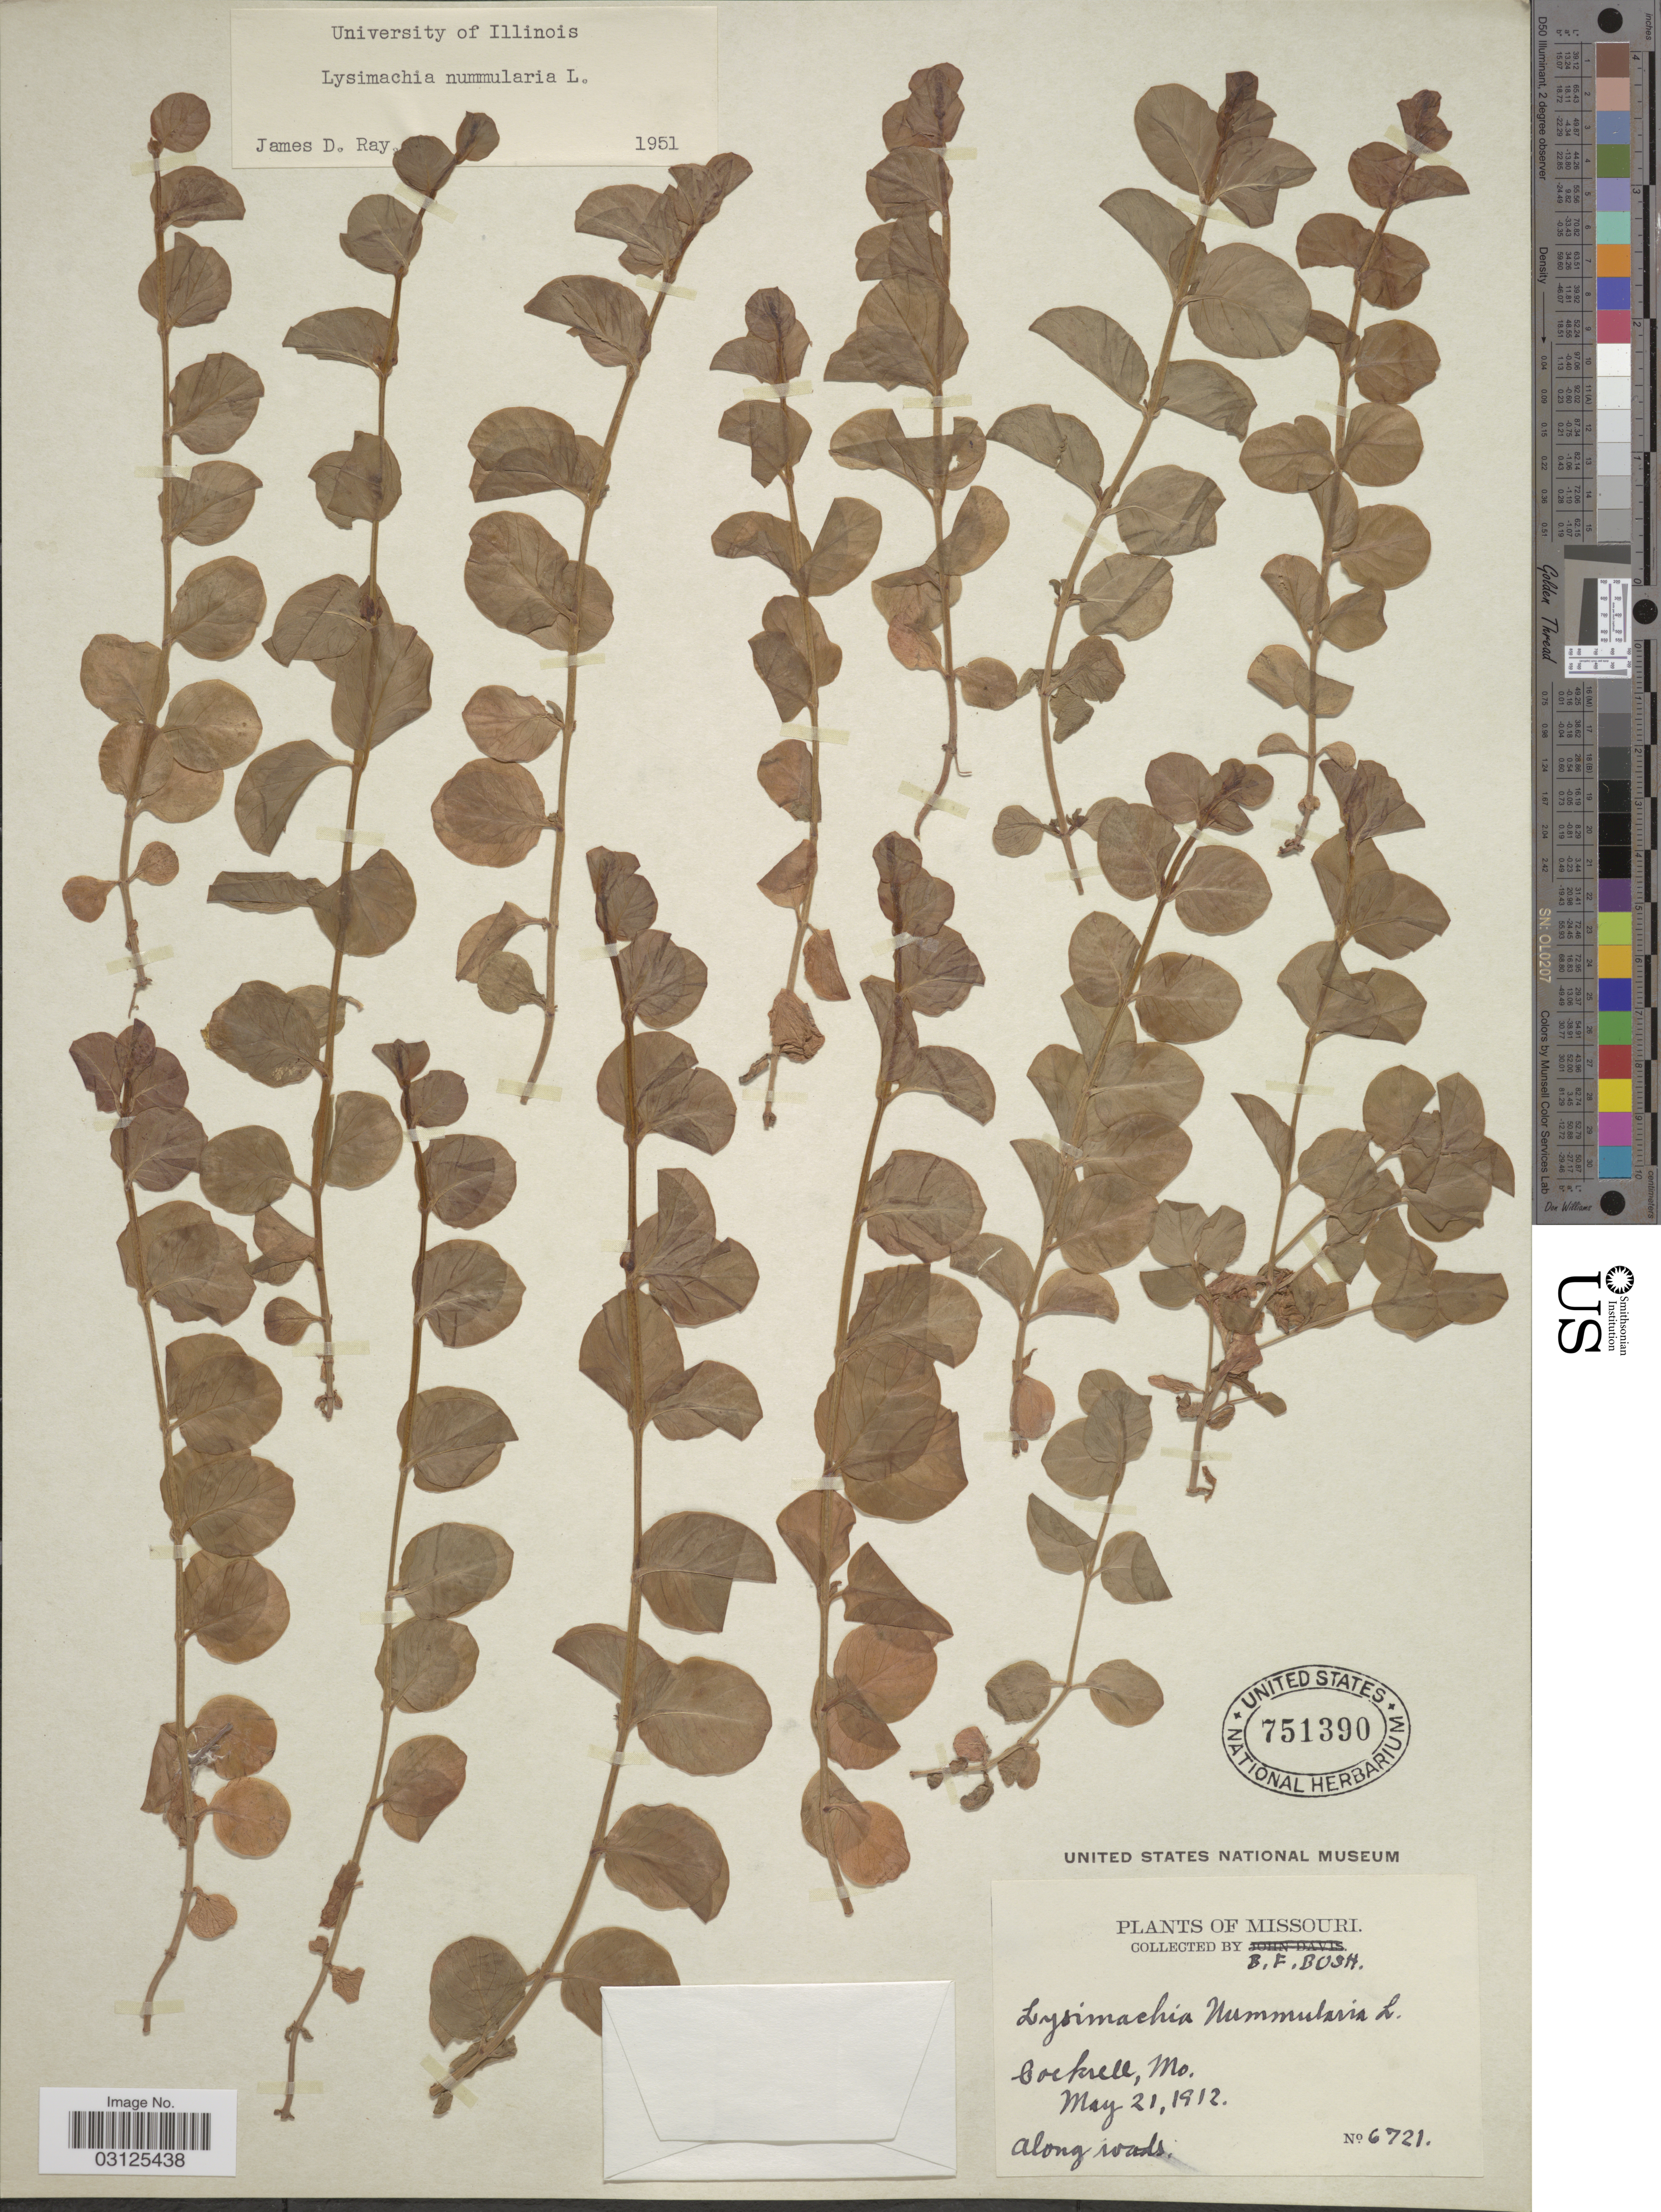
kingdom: Plantae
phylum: Tracheophyta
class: Magnoliopsida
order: Ericales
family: Primulaceae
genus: Lysimachia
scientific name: Lysimachia nummularia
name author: L.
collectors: B. F. Bush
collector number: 6721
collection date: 1912-05-21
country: United States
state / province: Missouri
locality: Cockrell, Mo.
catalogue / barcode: US 751390